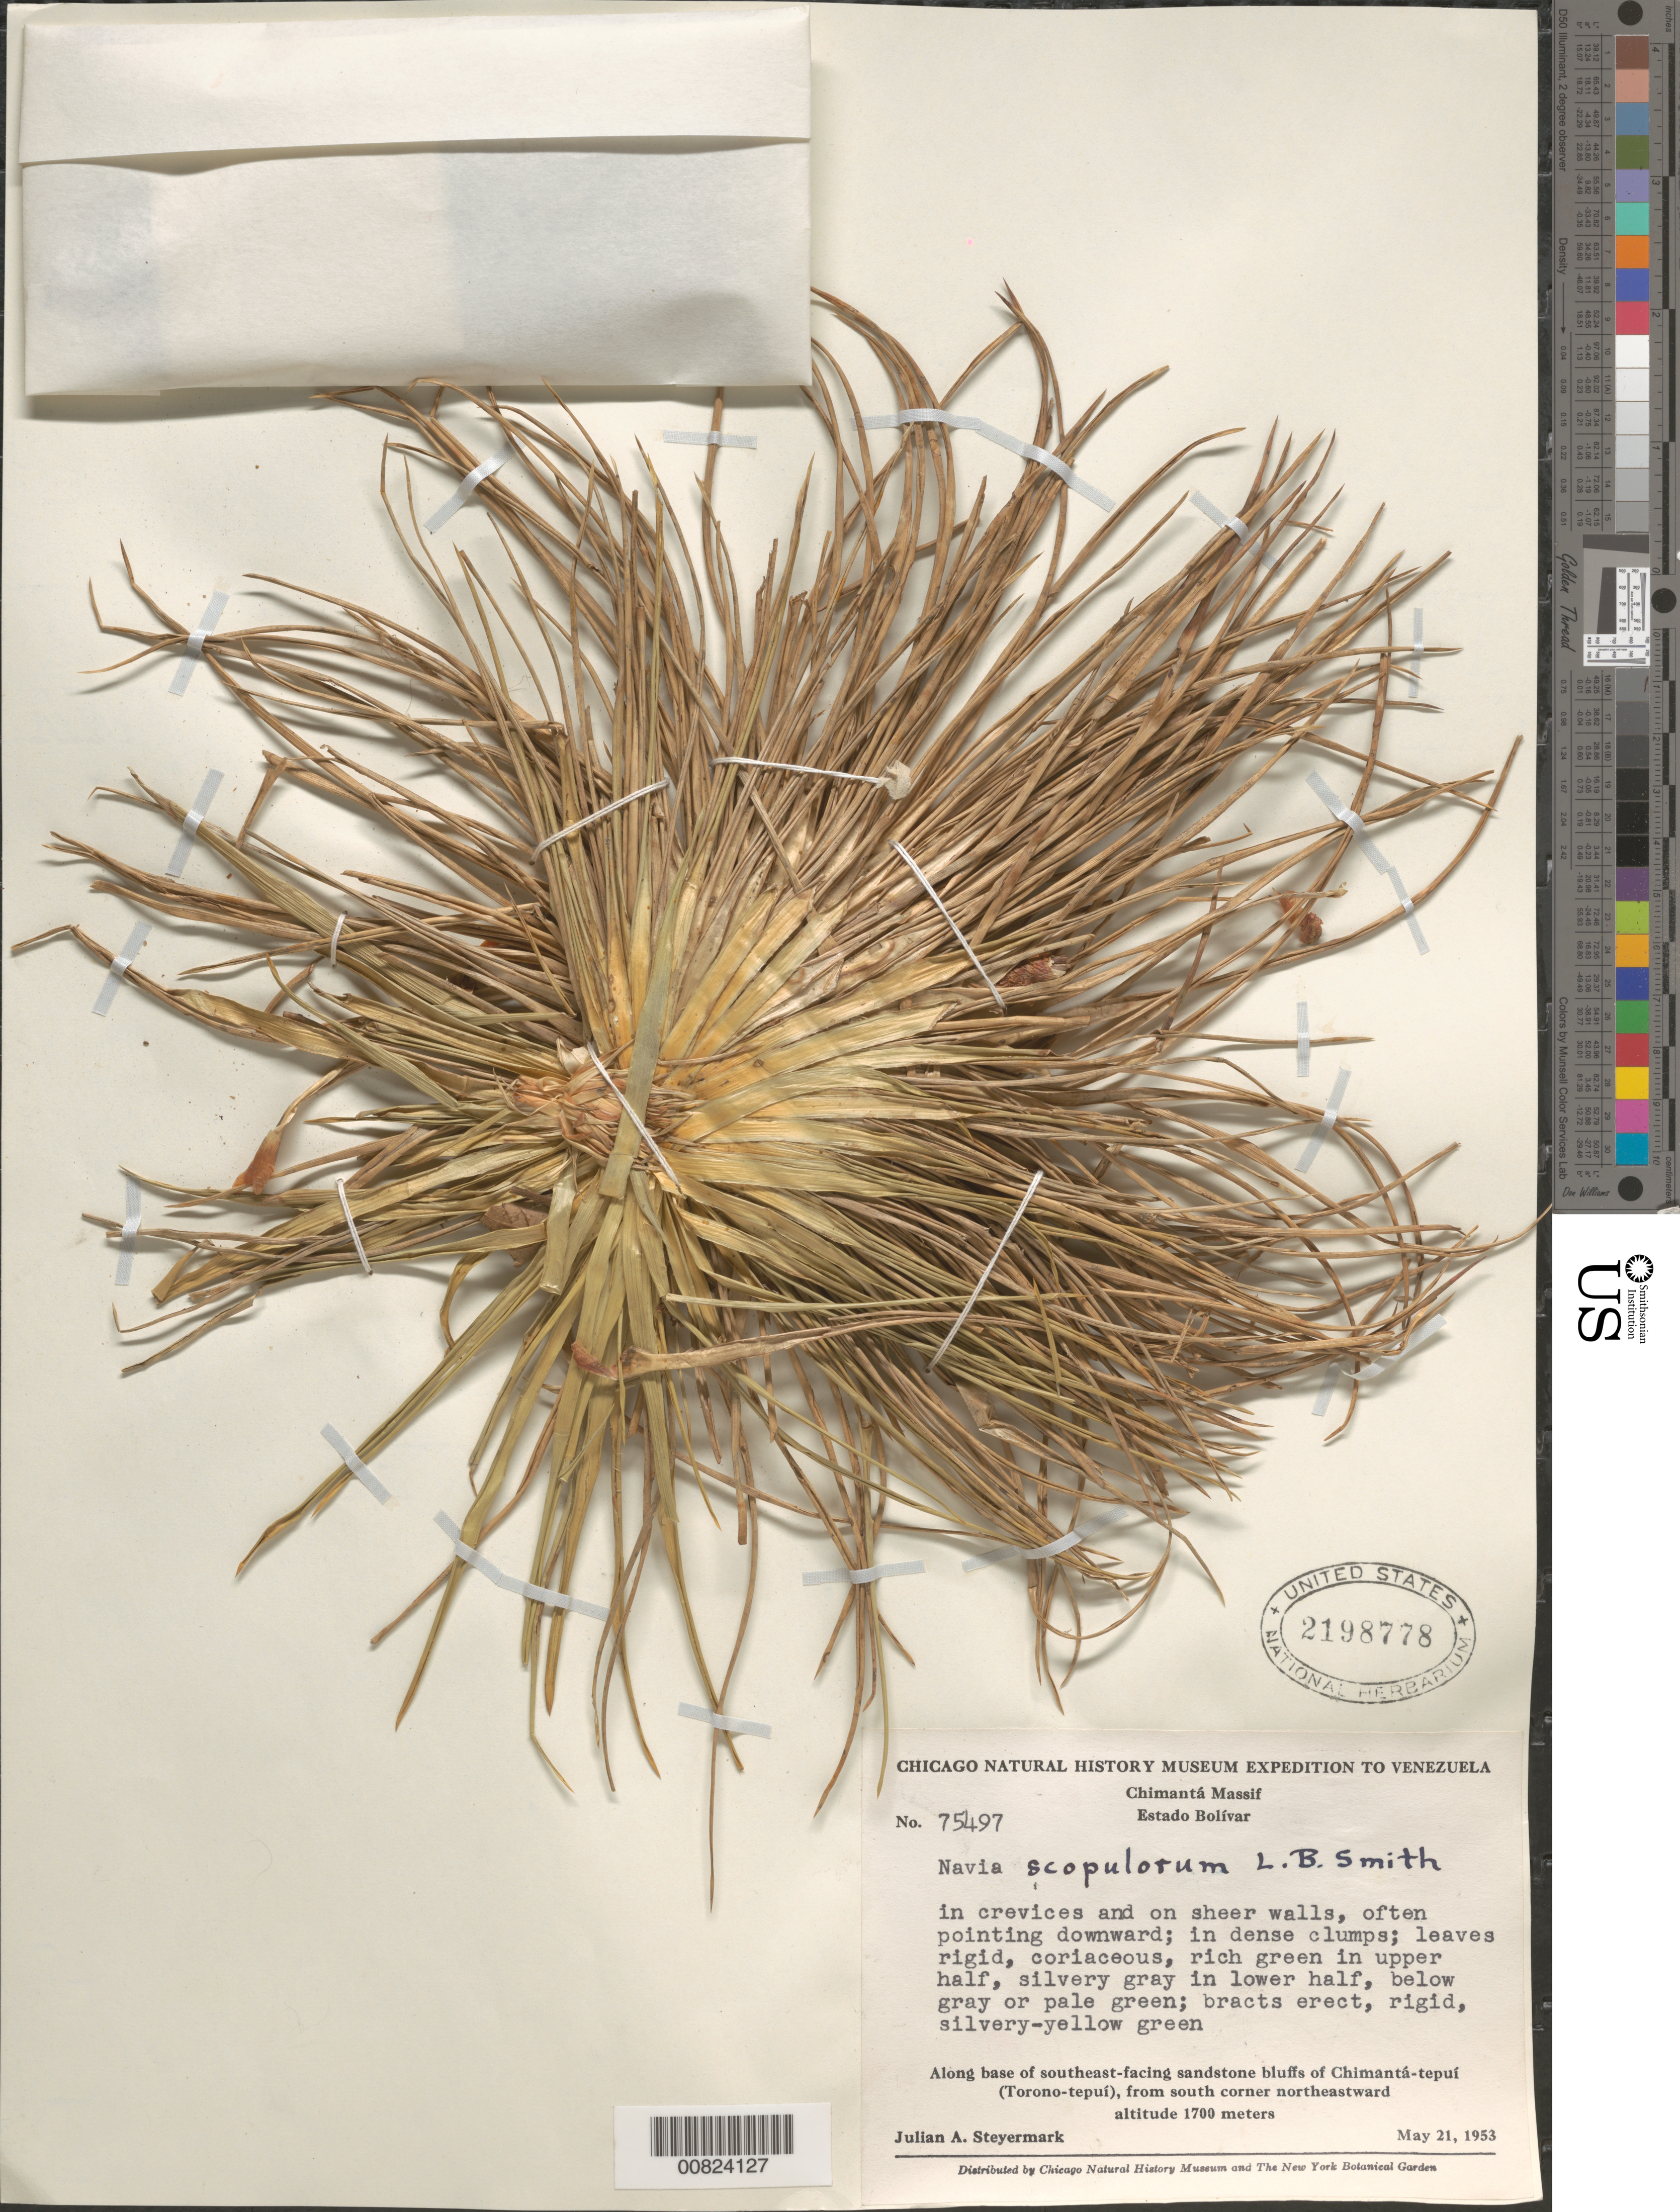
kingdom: Plantae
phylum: Tracheophyta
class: Liliopsida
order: Poales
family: Bromeliaceae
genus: Navia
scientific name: Navia scopulorum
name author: L.B. Sm.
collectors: J. Steyermark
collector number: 75497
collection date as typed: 21-May-53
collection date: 1953-05-21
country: Venezuela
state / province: Bolívar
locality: Chimantá Massif, along SW-facing sandstone bluffs of Chimantá-tepuí (Torono-tepuí), from S corner to NE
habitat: Crevices and on sheer walls, on sandstone bluffs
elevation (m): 1700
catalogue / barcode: US 2198778